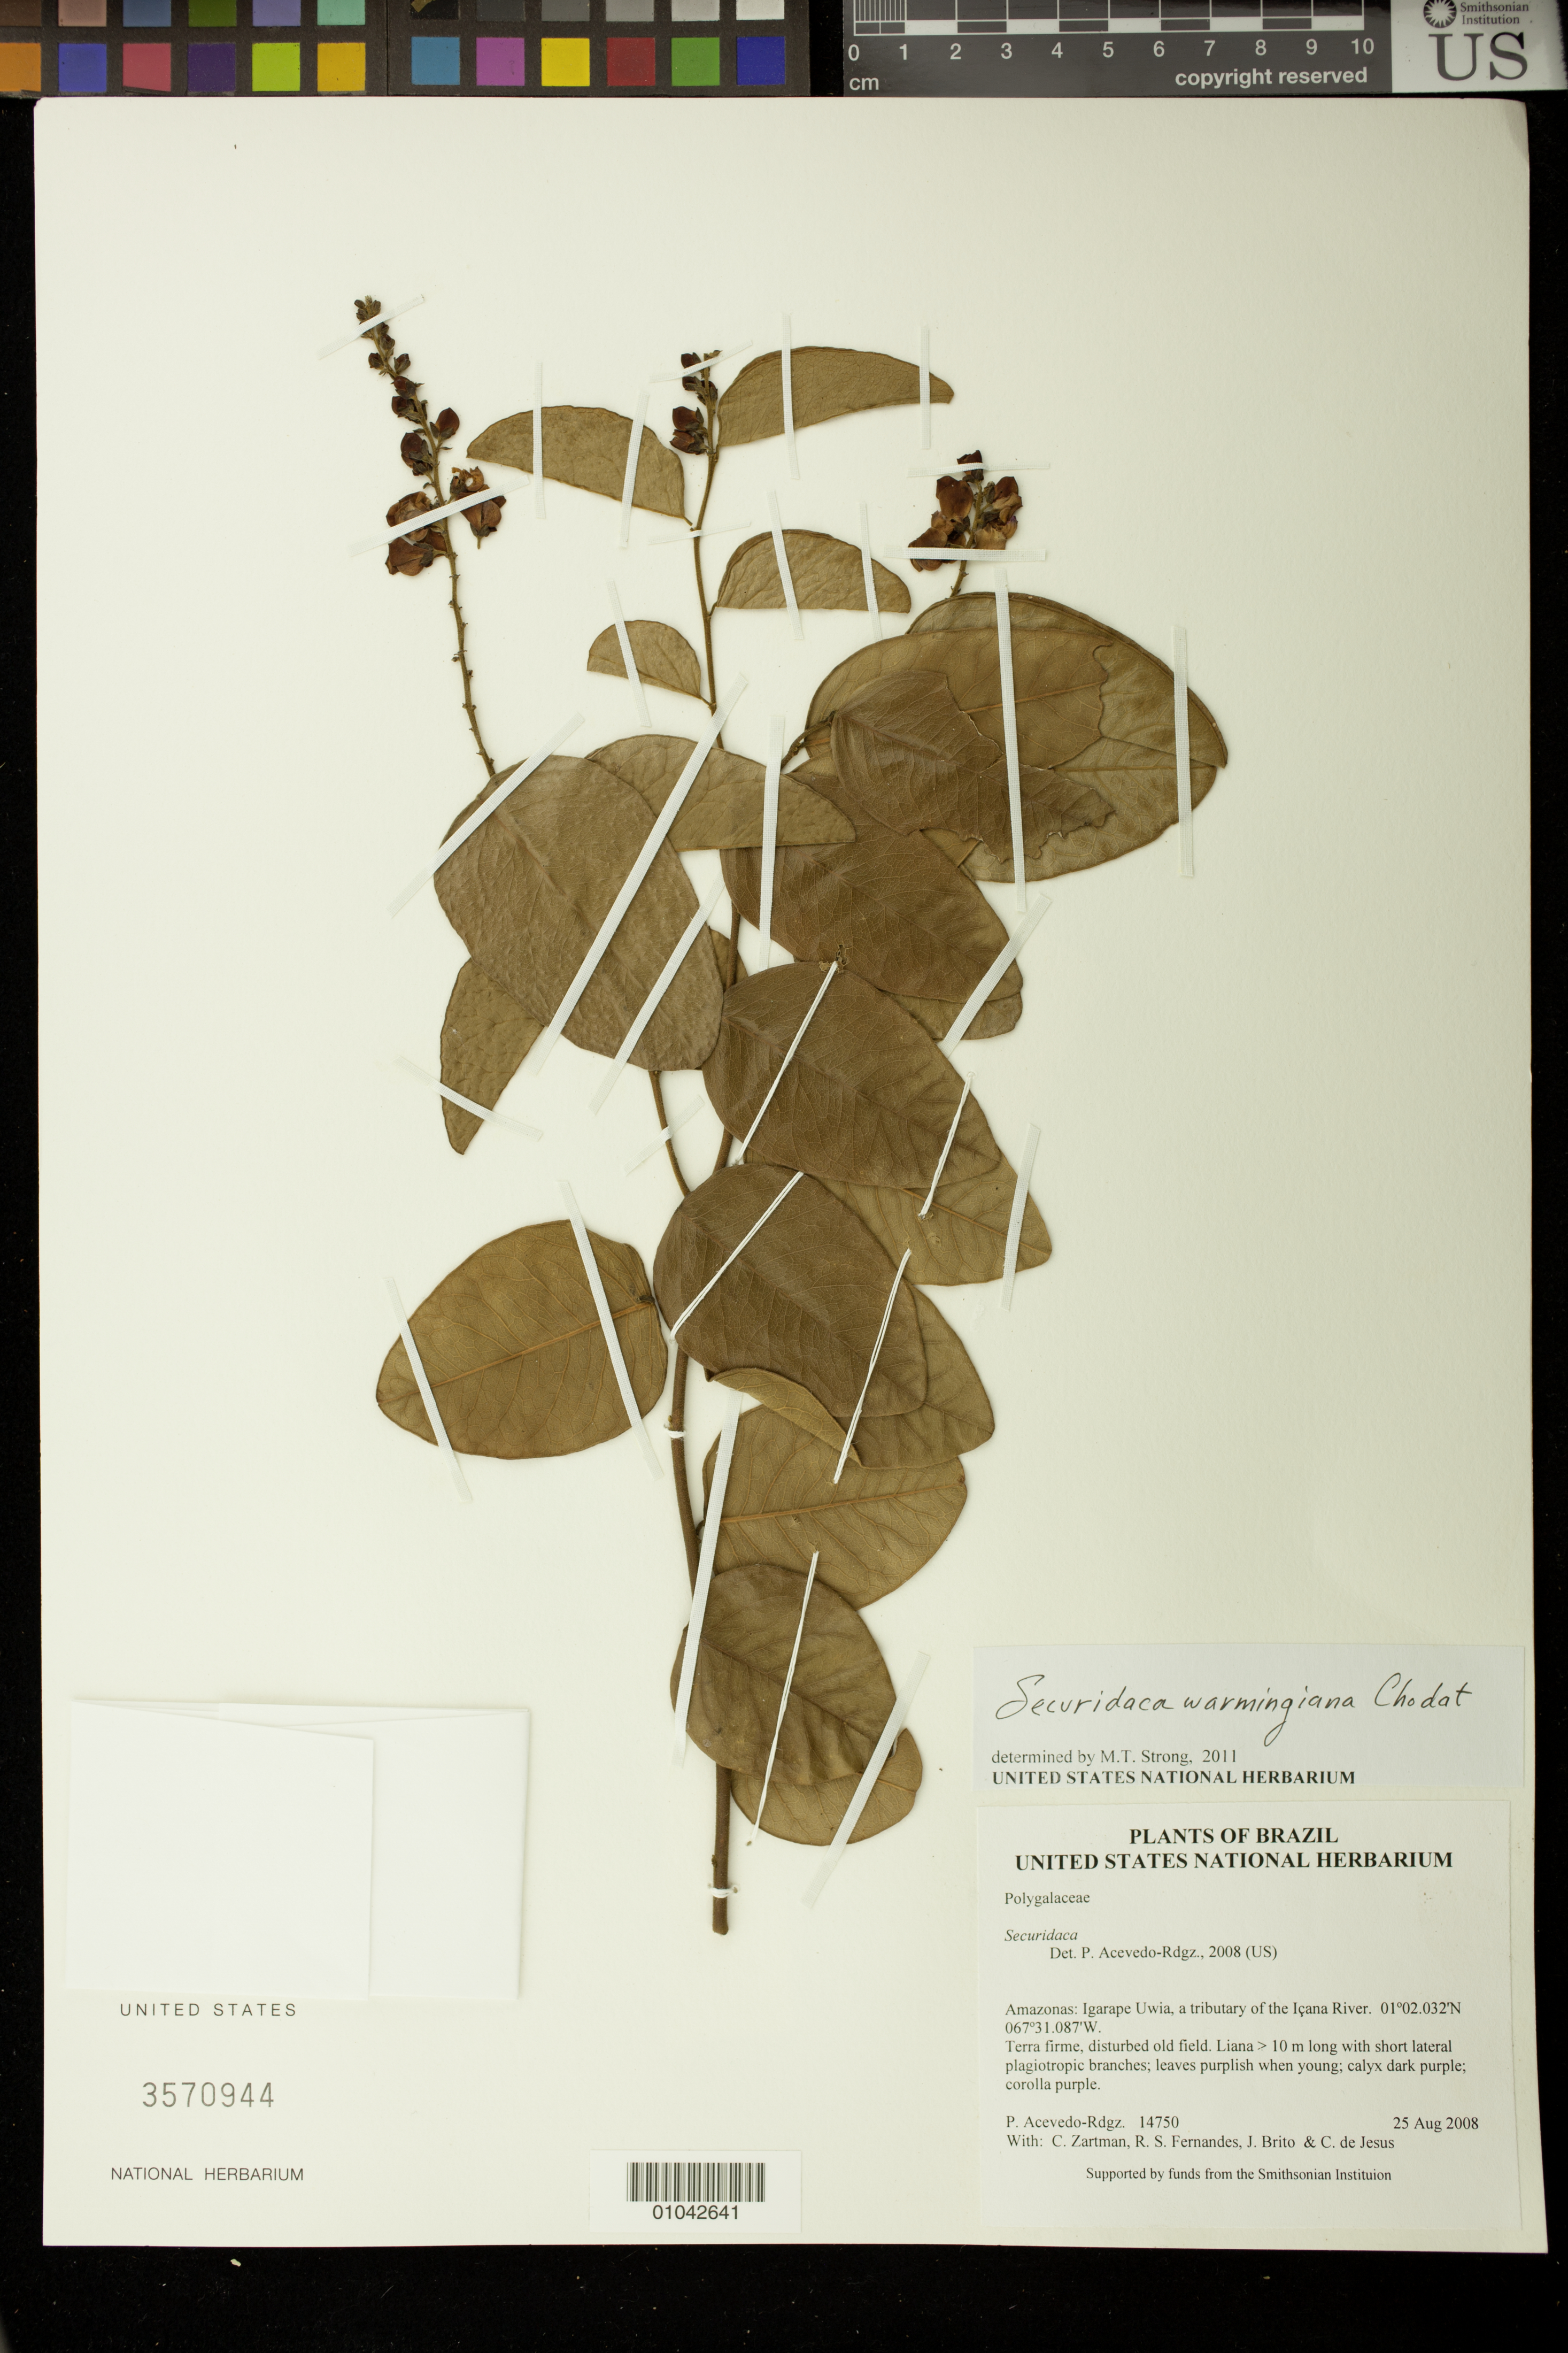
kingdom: Plantae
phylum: Tracheophyta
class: Magnoliopsida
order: Fabales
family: Polygalaceae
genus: Securidaca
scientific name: Securidaca warmingiana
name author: Chodat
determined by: Strong, M. T., (US), Smithsonian Institution - National Museum of Natural History (UNITED STATES)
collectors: P. Acevedo-Rodr., C. Zartman, R. Fernandes, J. Brito & C. de Jesus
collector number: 14750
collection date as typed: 25 Aug 2008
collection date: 2008-08-25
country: Brazil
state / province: Amazonas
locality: Amazonas: Igarape Uwia, a tributary of the Içana River.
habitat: Terra firme, disturbed old field.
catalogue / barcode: US 3570944